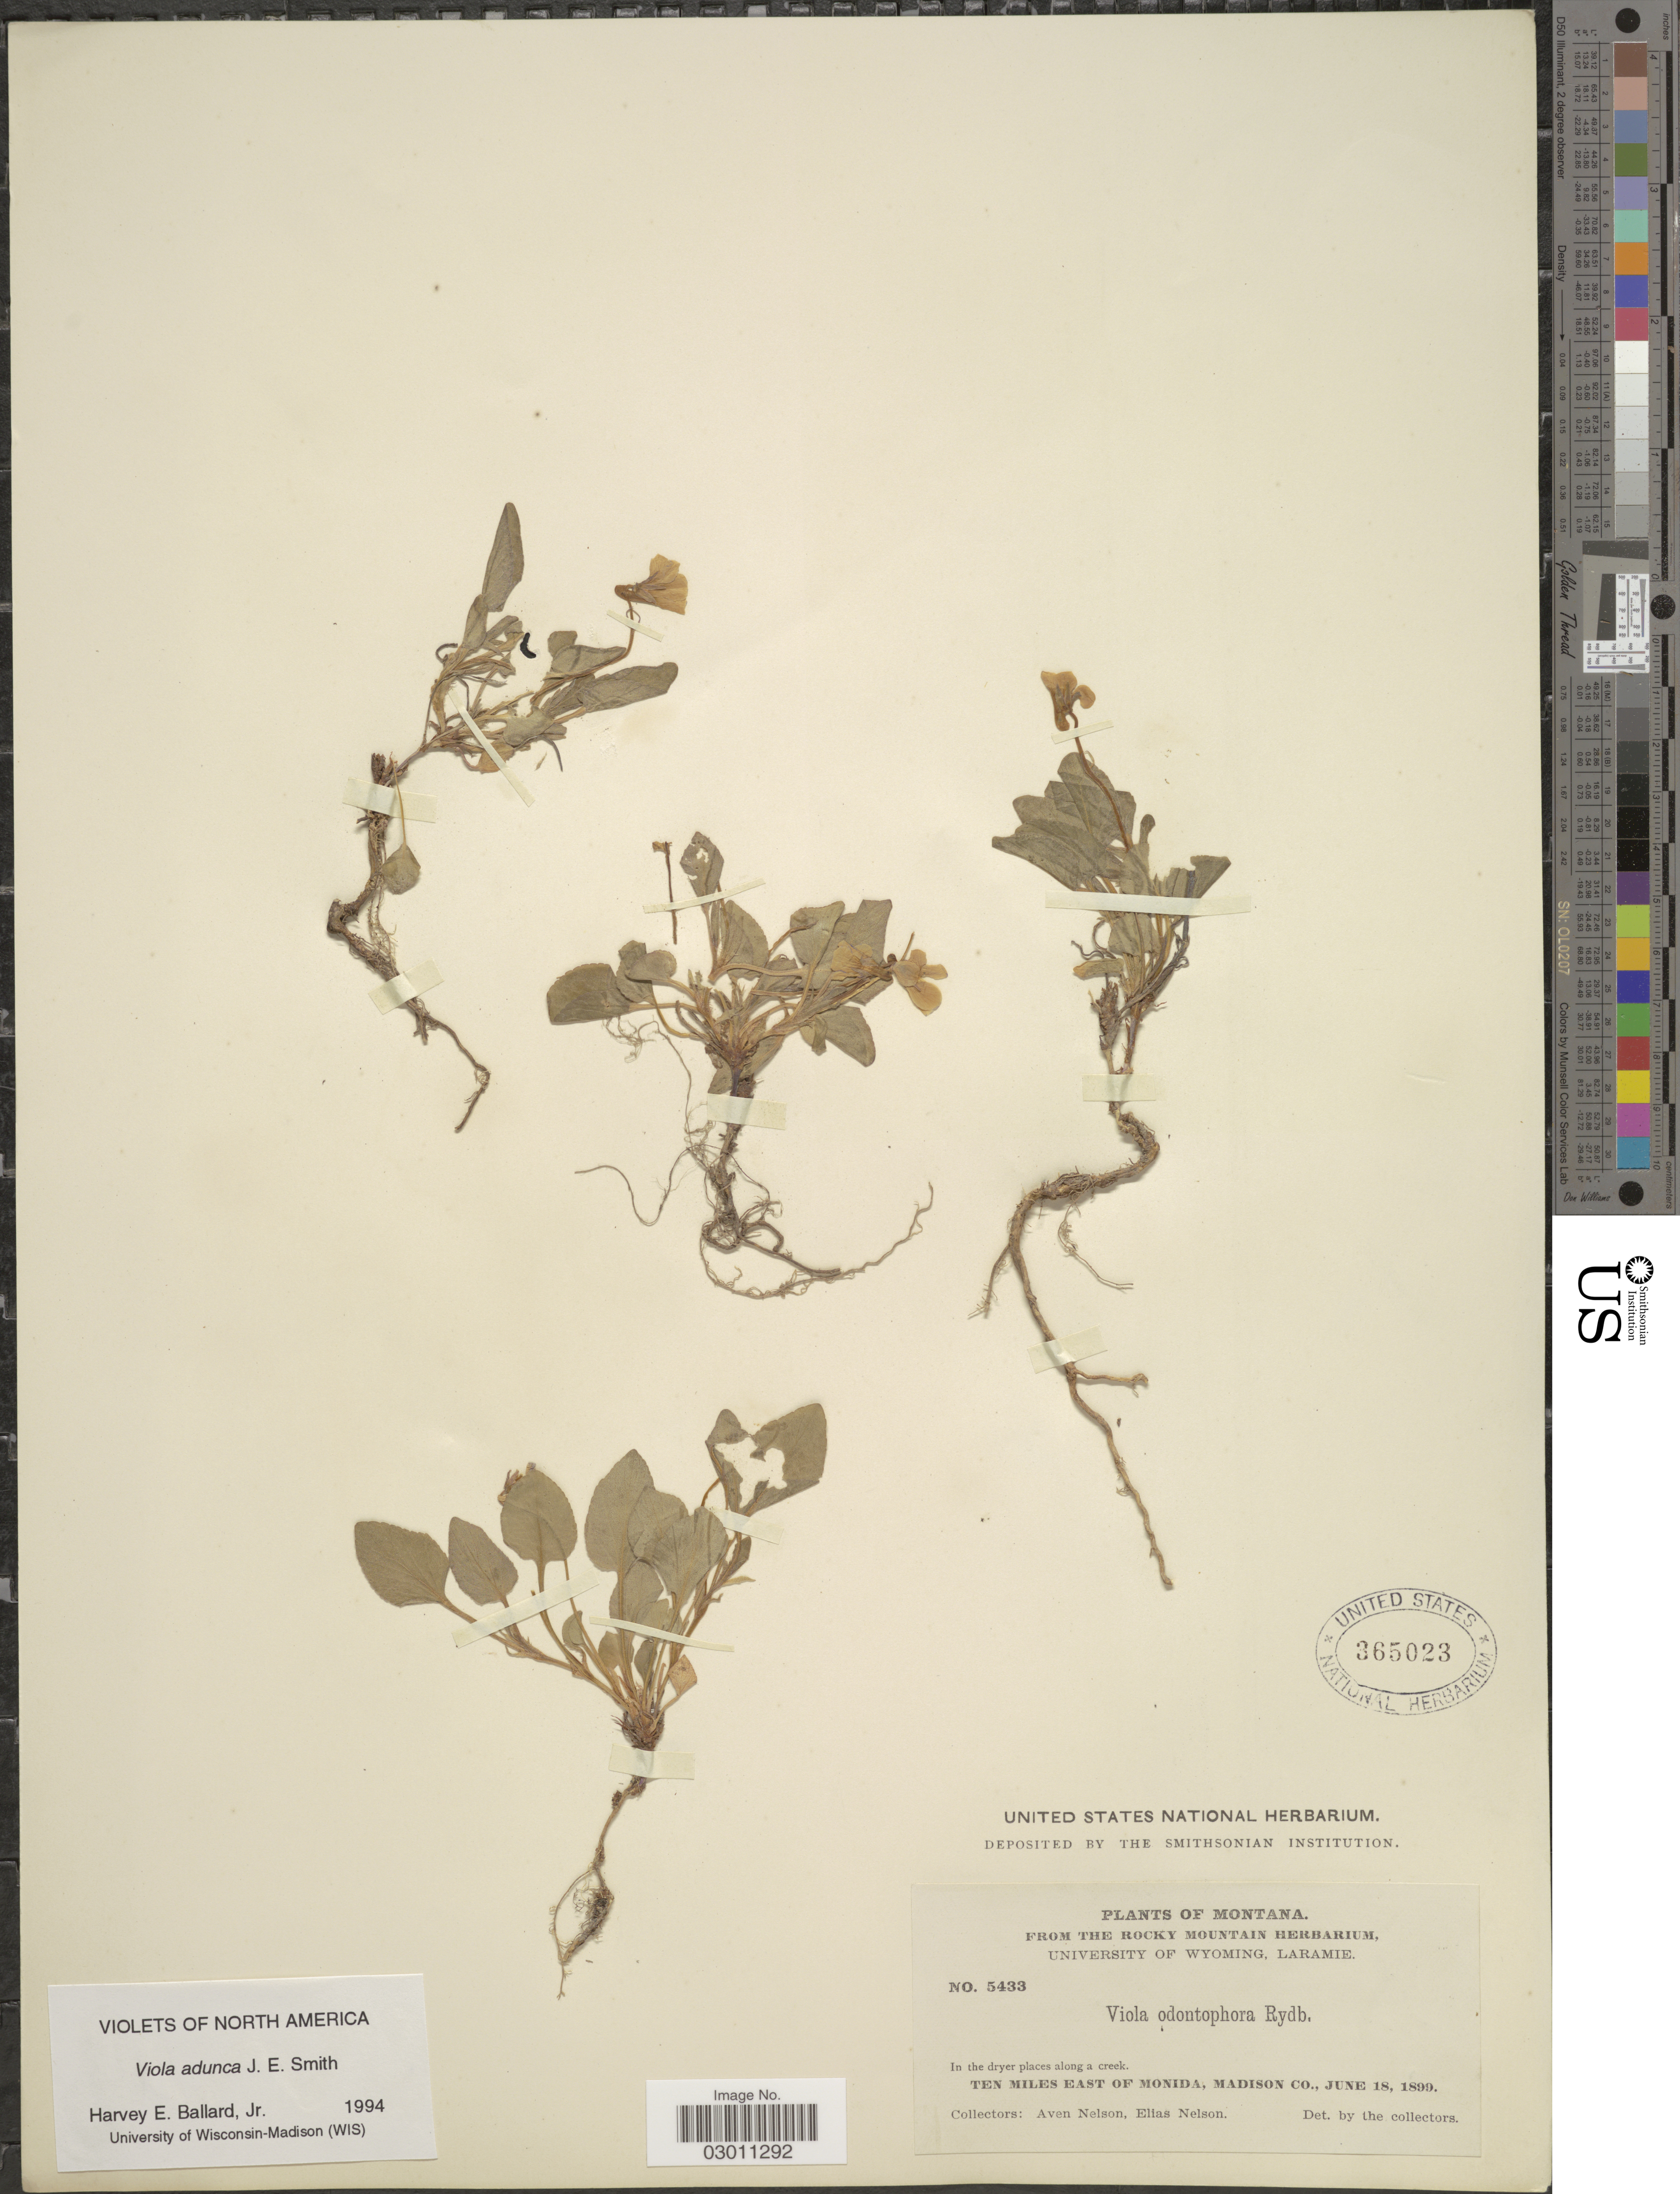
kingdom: Plantae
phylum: Tracheophyta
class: Magnoliopsida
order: Malpighiales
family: Violaceae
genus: Viola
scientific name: Viola adunca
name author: Sm.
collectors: A. Nelson & E. Nelson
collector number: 5433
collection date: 1899-06-18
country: United States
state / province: Montana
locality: In the dryer places along a creek. Ten miles east of Monida, Madison Co.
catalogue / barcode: US 365023